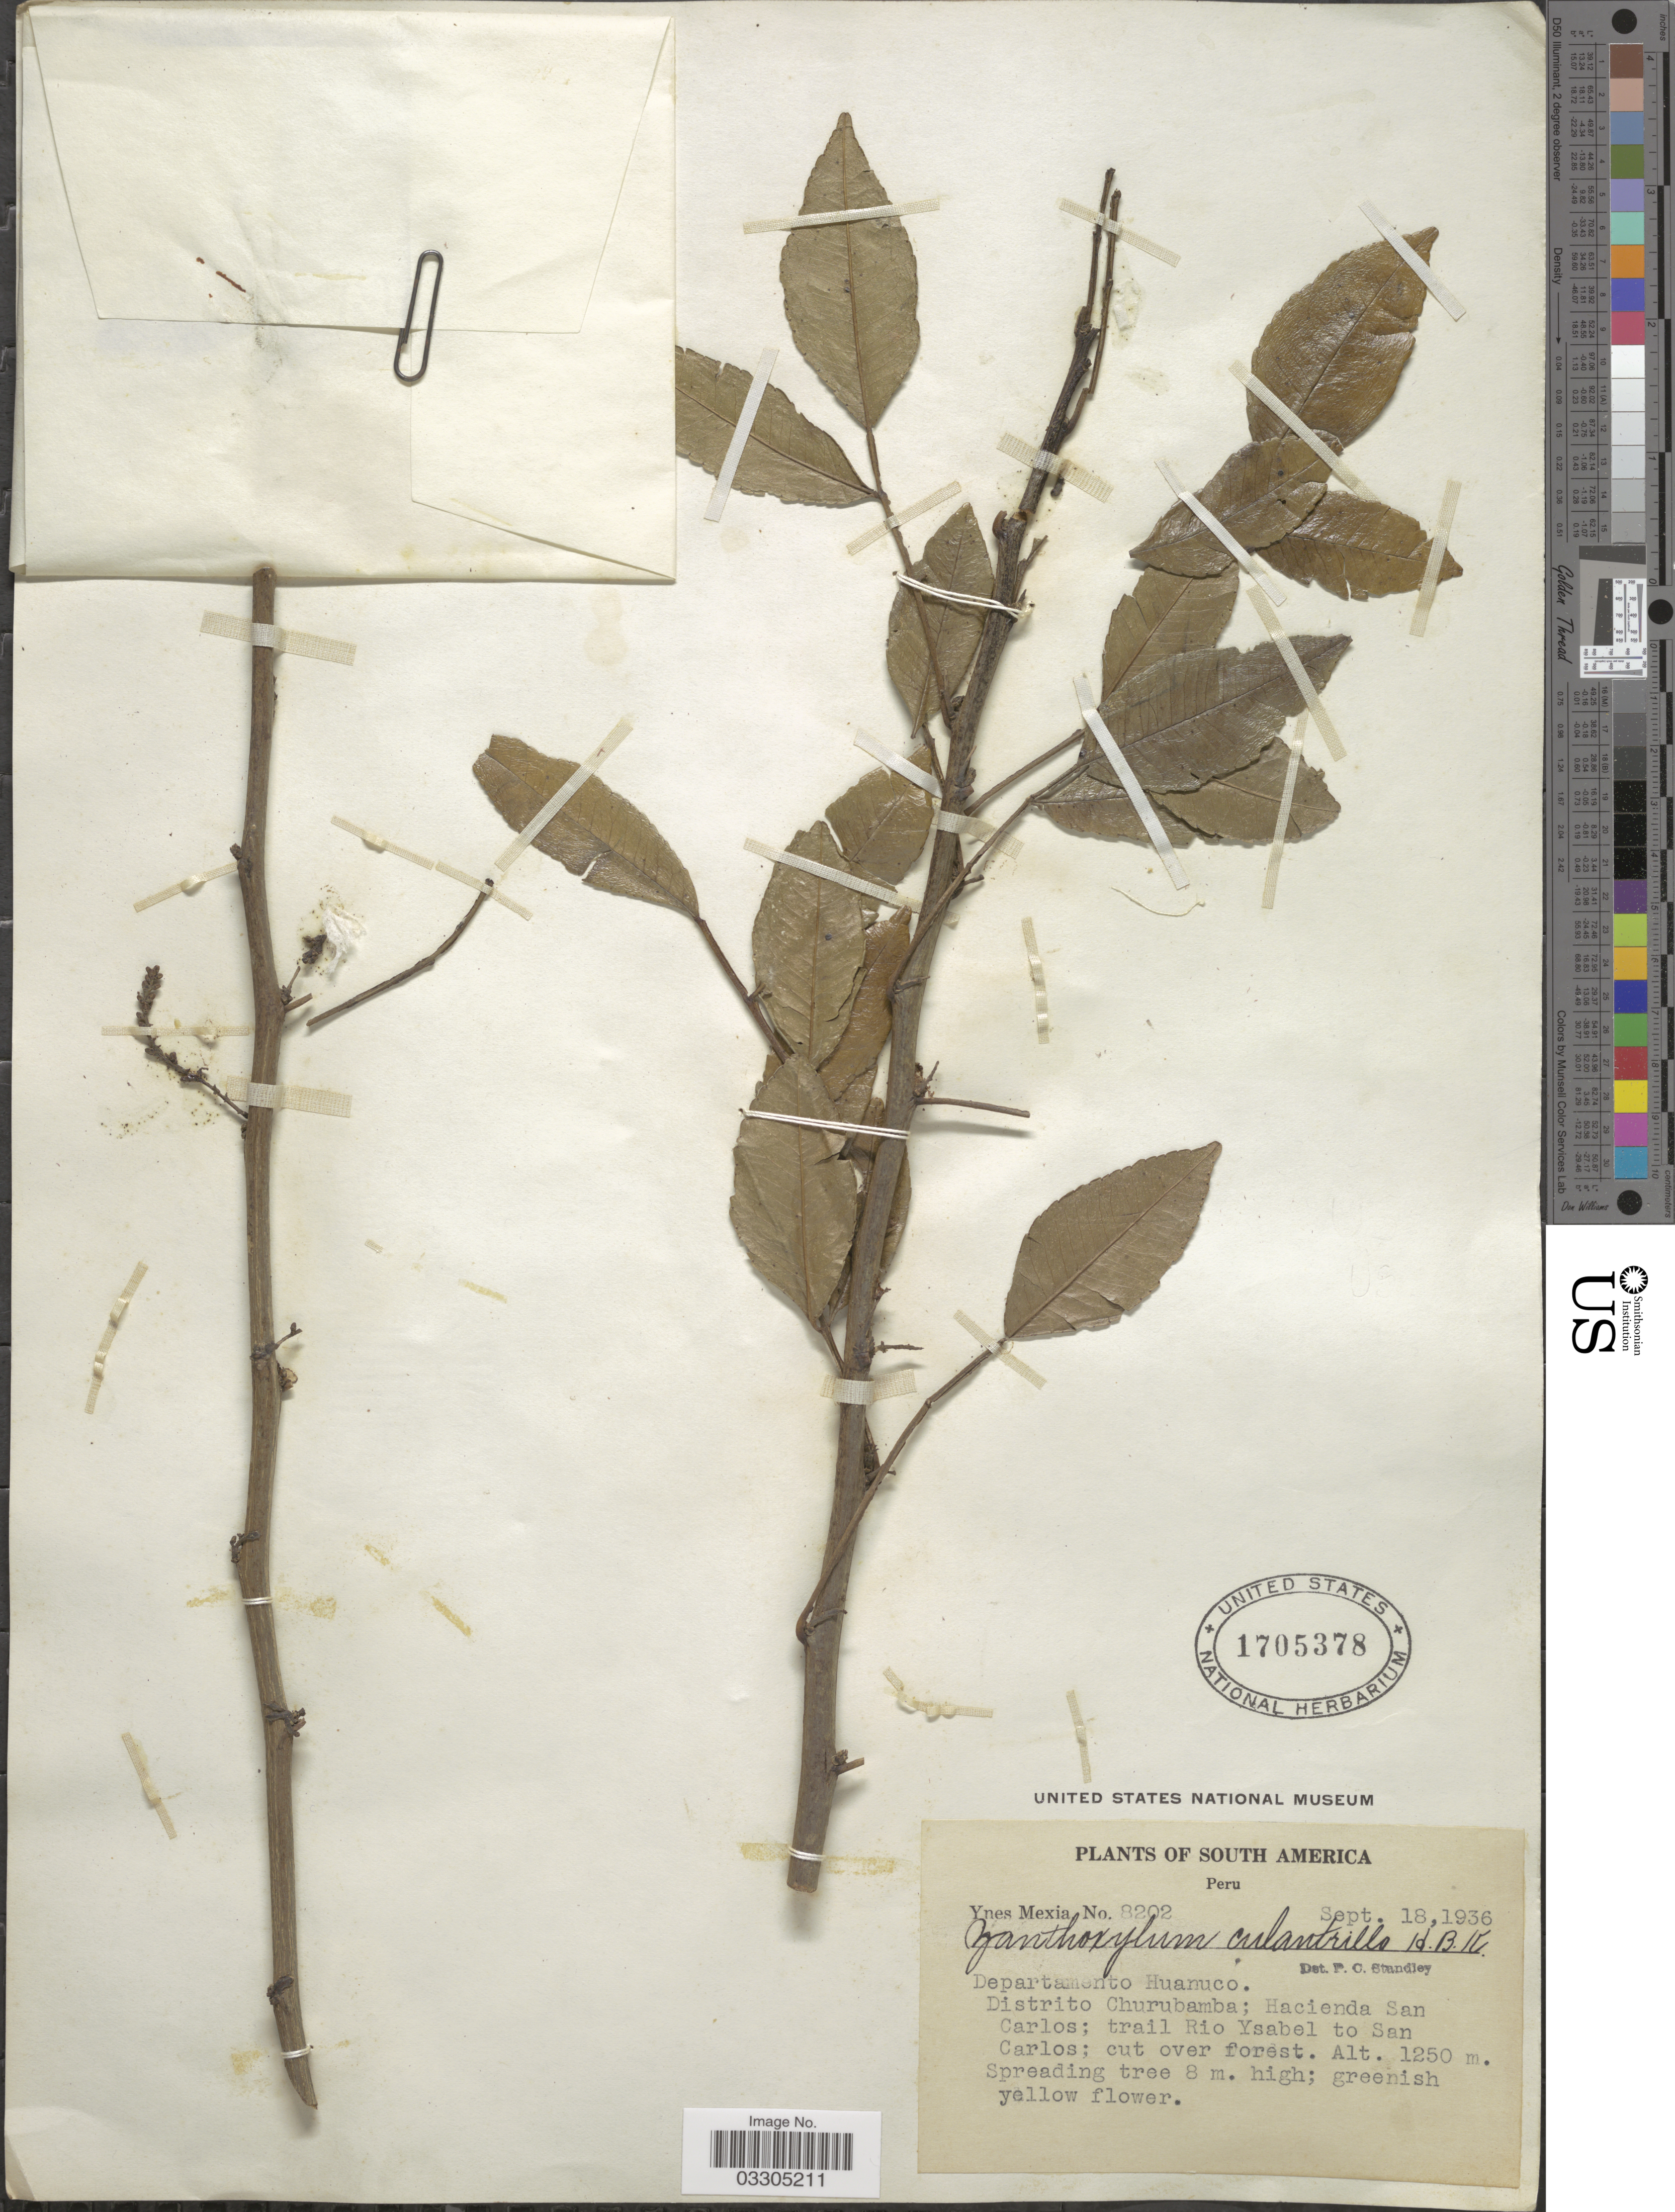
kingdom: Plantae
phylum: Tracheophyta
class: Magnoliopsida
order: Sapindales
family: Rutaceae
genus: Zanthoxylum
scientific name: Zanthoxylum culantrillo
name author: Kunth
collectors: Y. Mexia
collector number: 8202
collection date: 1936-09-18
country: Peru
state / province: Huánuco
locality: Departamento Huanuco. Distrito Churubamba; Hacienda San Carlos; trail Rio Ysabel to San Carlos.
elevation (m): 1250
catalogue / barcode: US 1705378